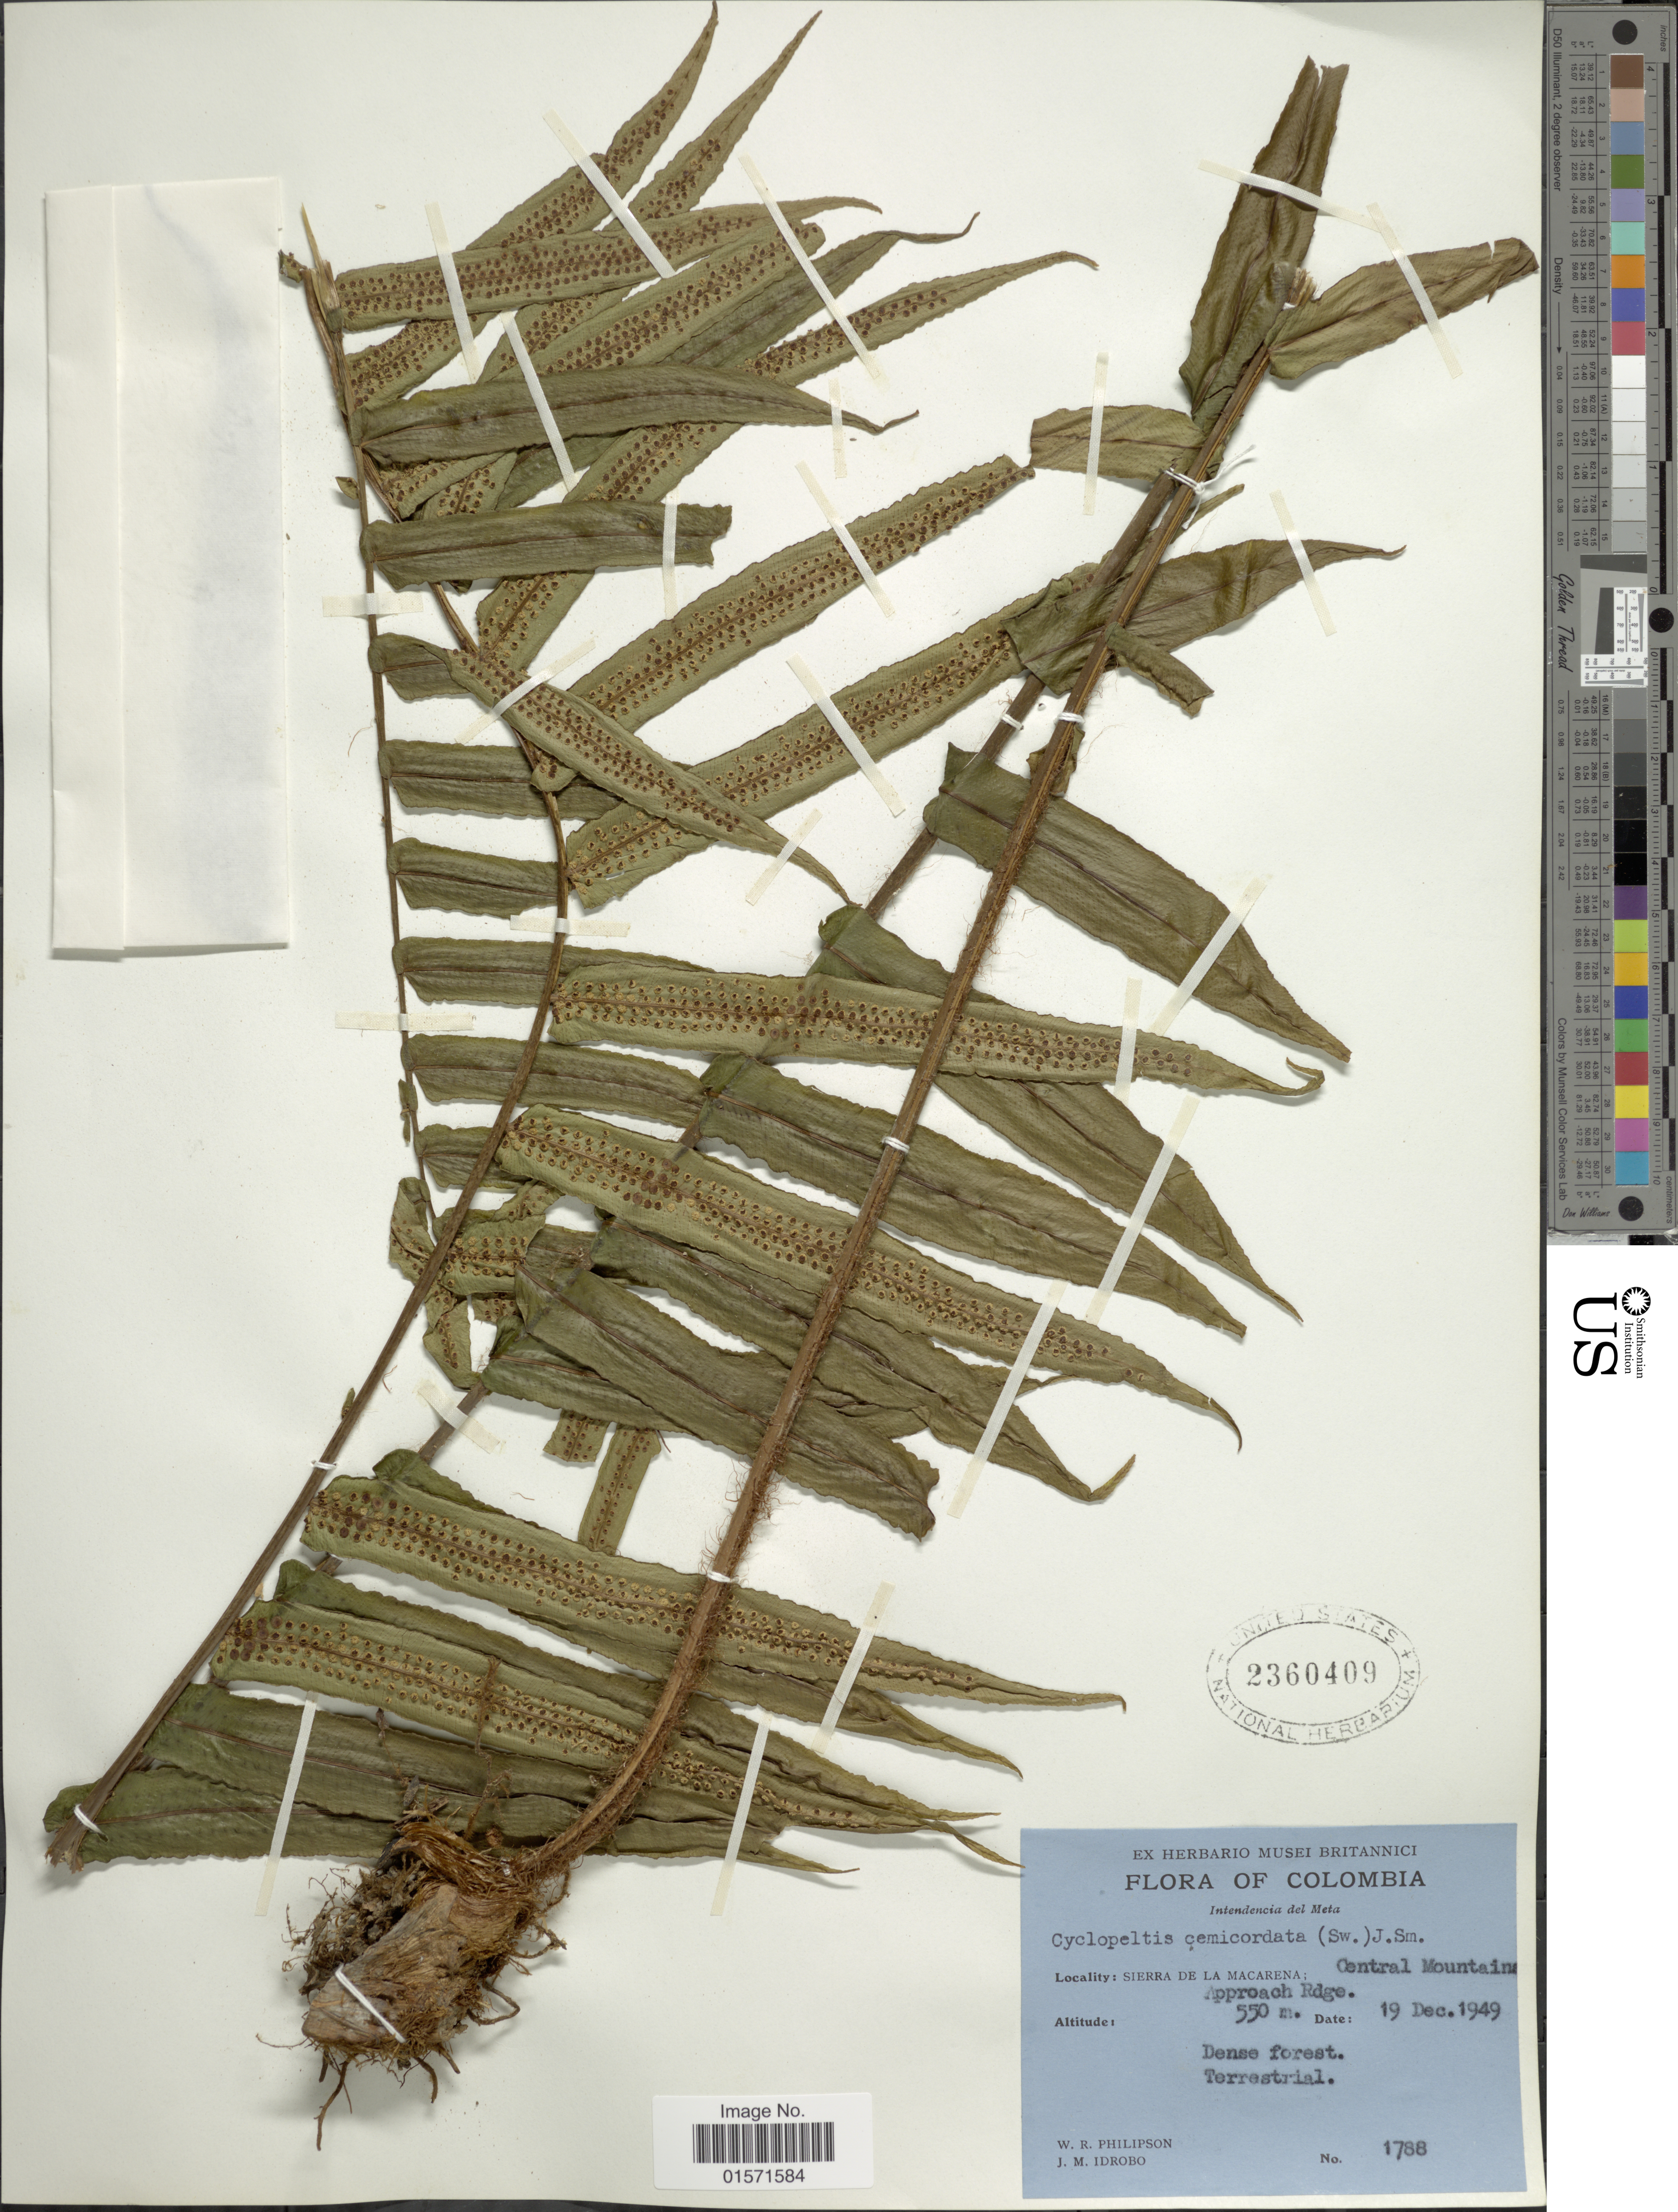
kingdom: Plantae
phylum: Tracheophyta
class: Polypodiopsida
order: Polypodiales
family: Lomariopsidaceae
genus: Cyclopeltis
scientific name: Cyclopeltis semicordata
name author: (Sw.) J. Sm.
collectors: W. R. Philipson & J. M. Idrobo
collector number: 1788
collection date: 1949-12-19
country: Colombia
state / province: Meta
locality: Intendencia del Meta. Sierra de la Macarena: central Mountain. Approach Ridge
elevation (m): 550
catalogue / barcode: US 2360409